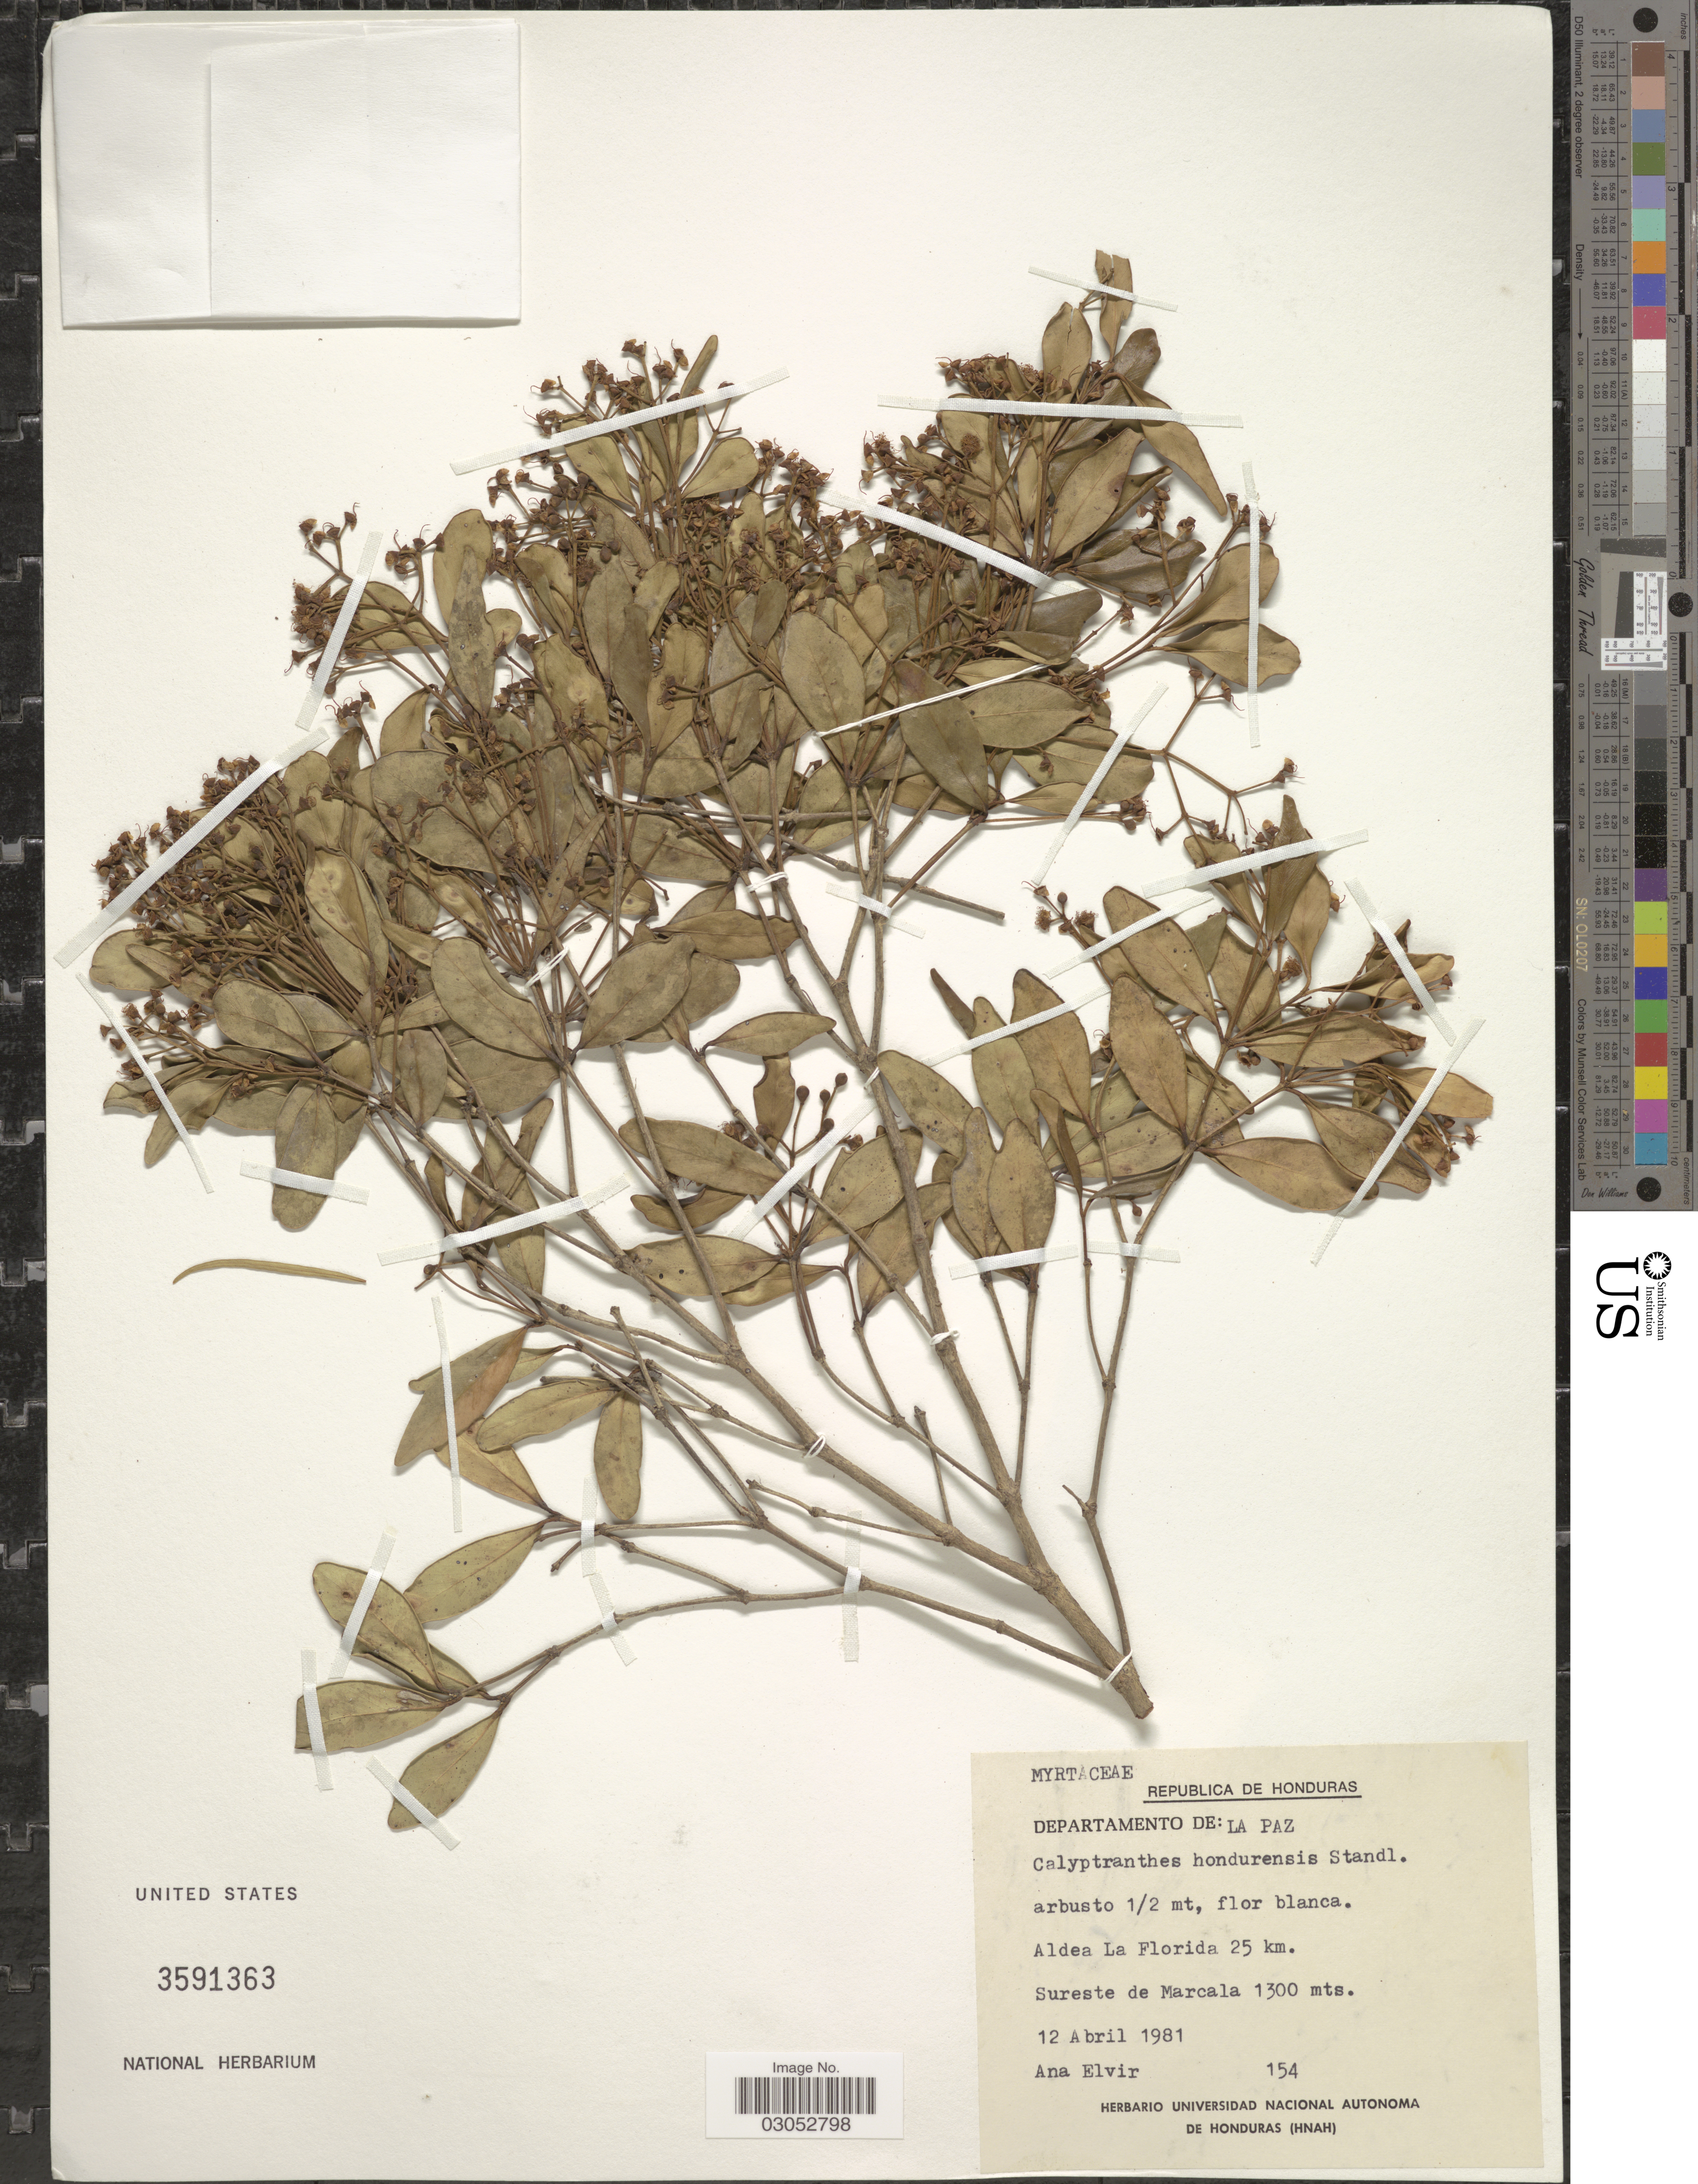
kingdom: Plantae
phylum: Tracheophyta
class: Magnoliopsida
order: Myrtales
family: Myrtaceae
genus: Myrcia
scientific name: Myrcia hondurensis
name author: (Standl.) A.R. Lourenço & Sánchez-Cháv.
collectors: A. Elvir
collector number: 154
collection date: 1981-04-12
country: Honduras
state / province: La Paz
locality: Aldea La Florida 25 km. Sureste de Marcala.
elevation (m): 1300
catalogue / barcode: US 3591363